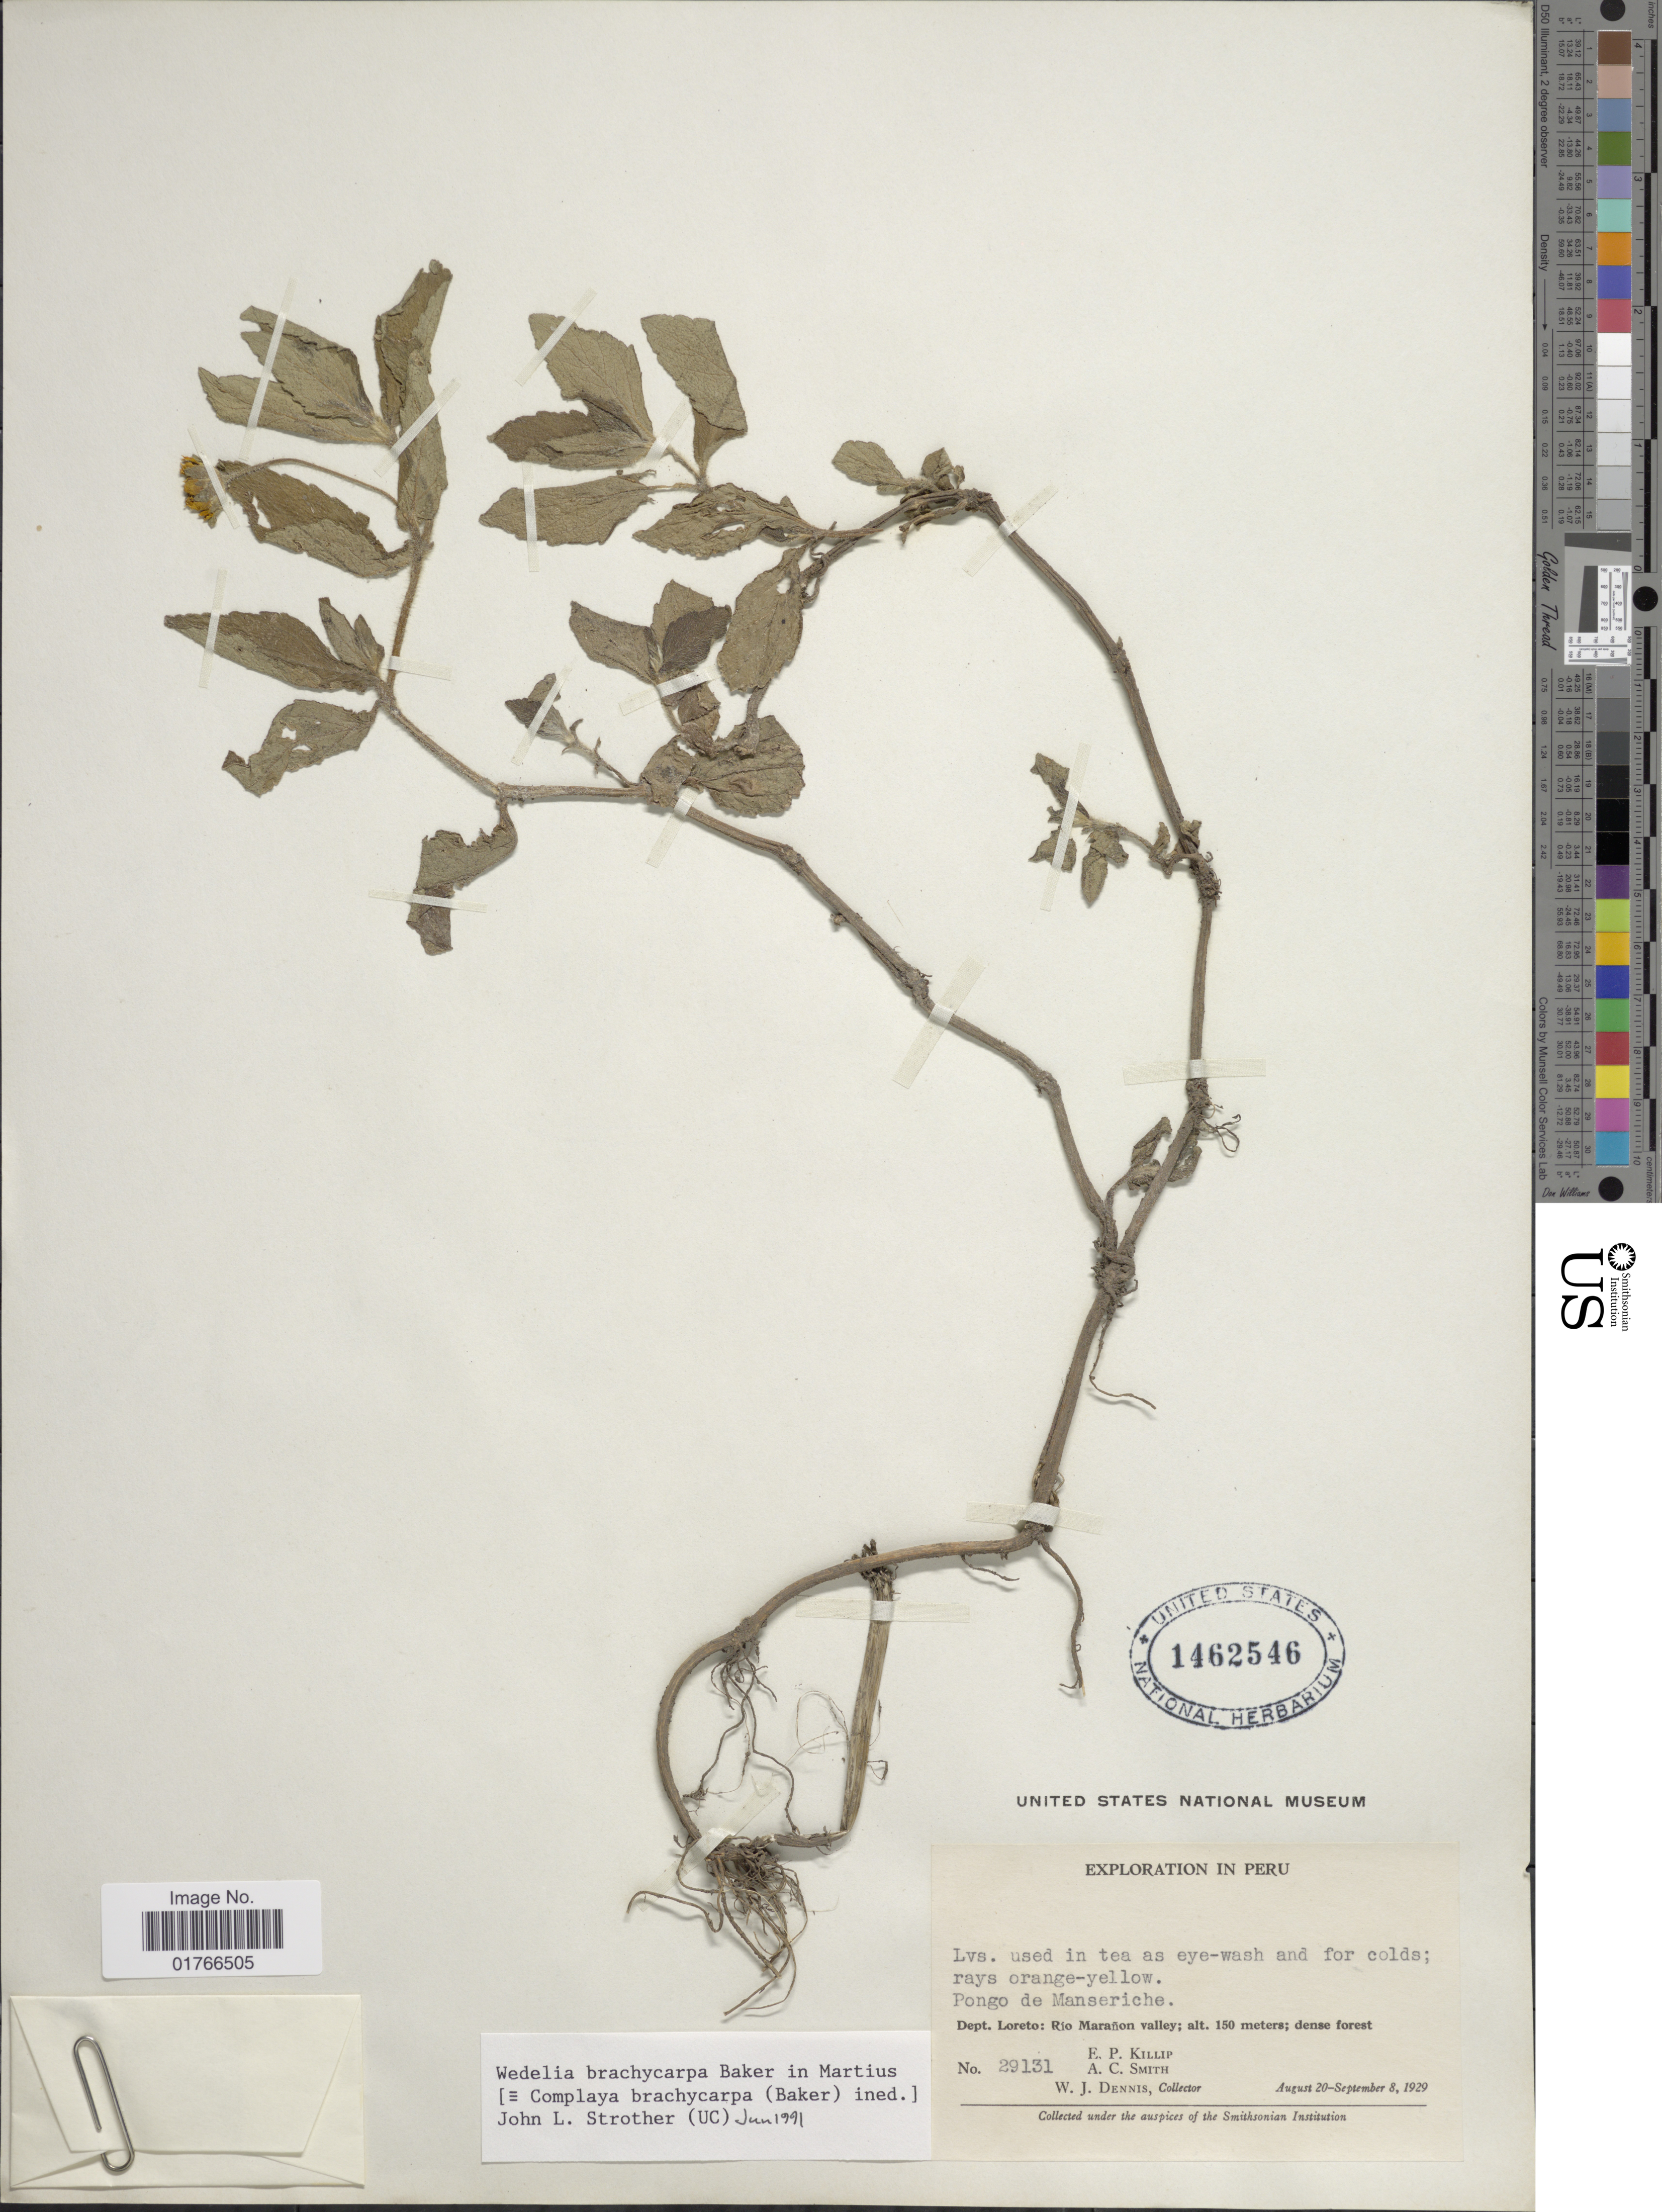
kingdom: Plantae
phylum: Tracheophyta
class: Magnoliopsida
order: Asterales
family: Asteraceae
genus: Sphagneticola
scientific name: Sphagneticola brachycarpa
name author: (Baker) Pruski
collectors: E. P. Killip, A. C. Smith & W. J. Dennis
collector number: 29131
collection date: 1929-08-20/1929-09-08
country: Peru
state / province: Loreto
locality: Pongo de Manseriche, Rio Maranon valley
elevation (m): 150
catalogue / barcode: US 1462546